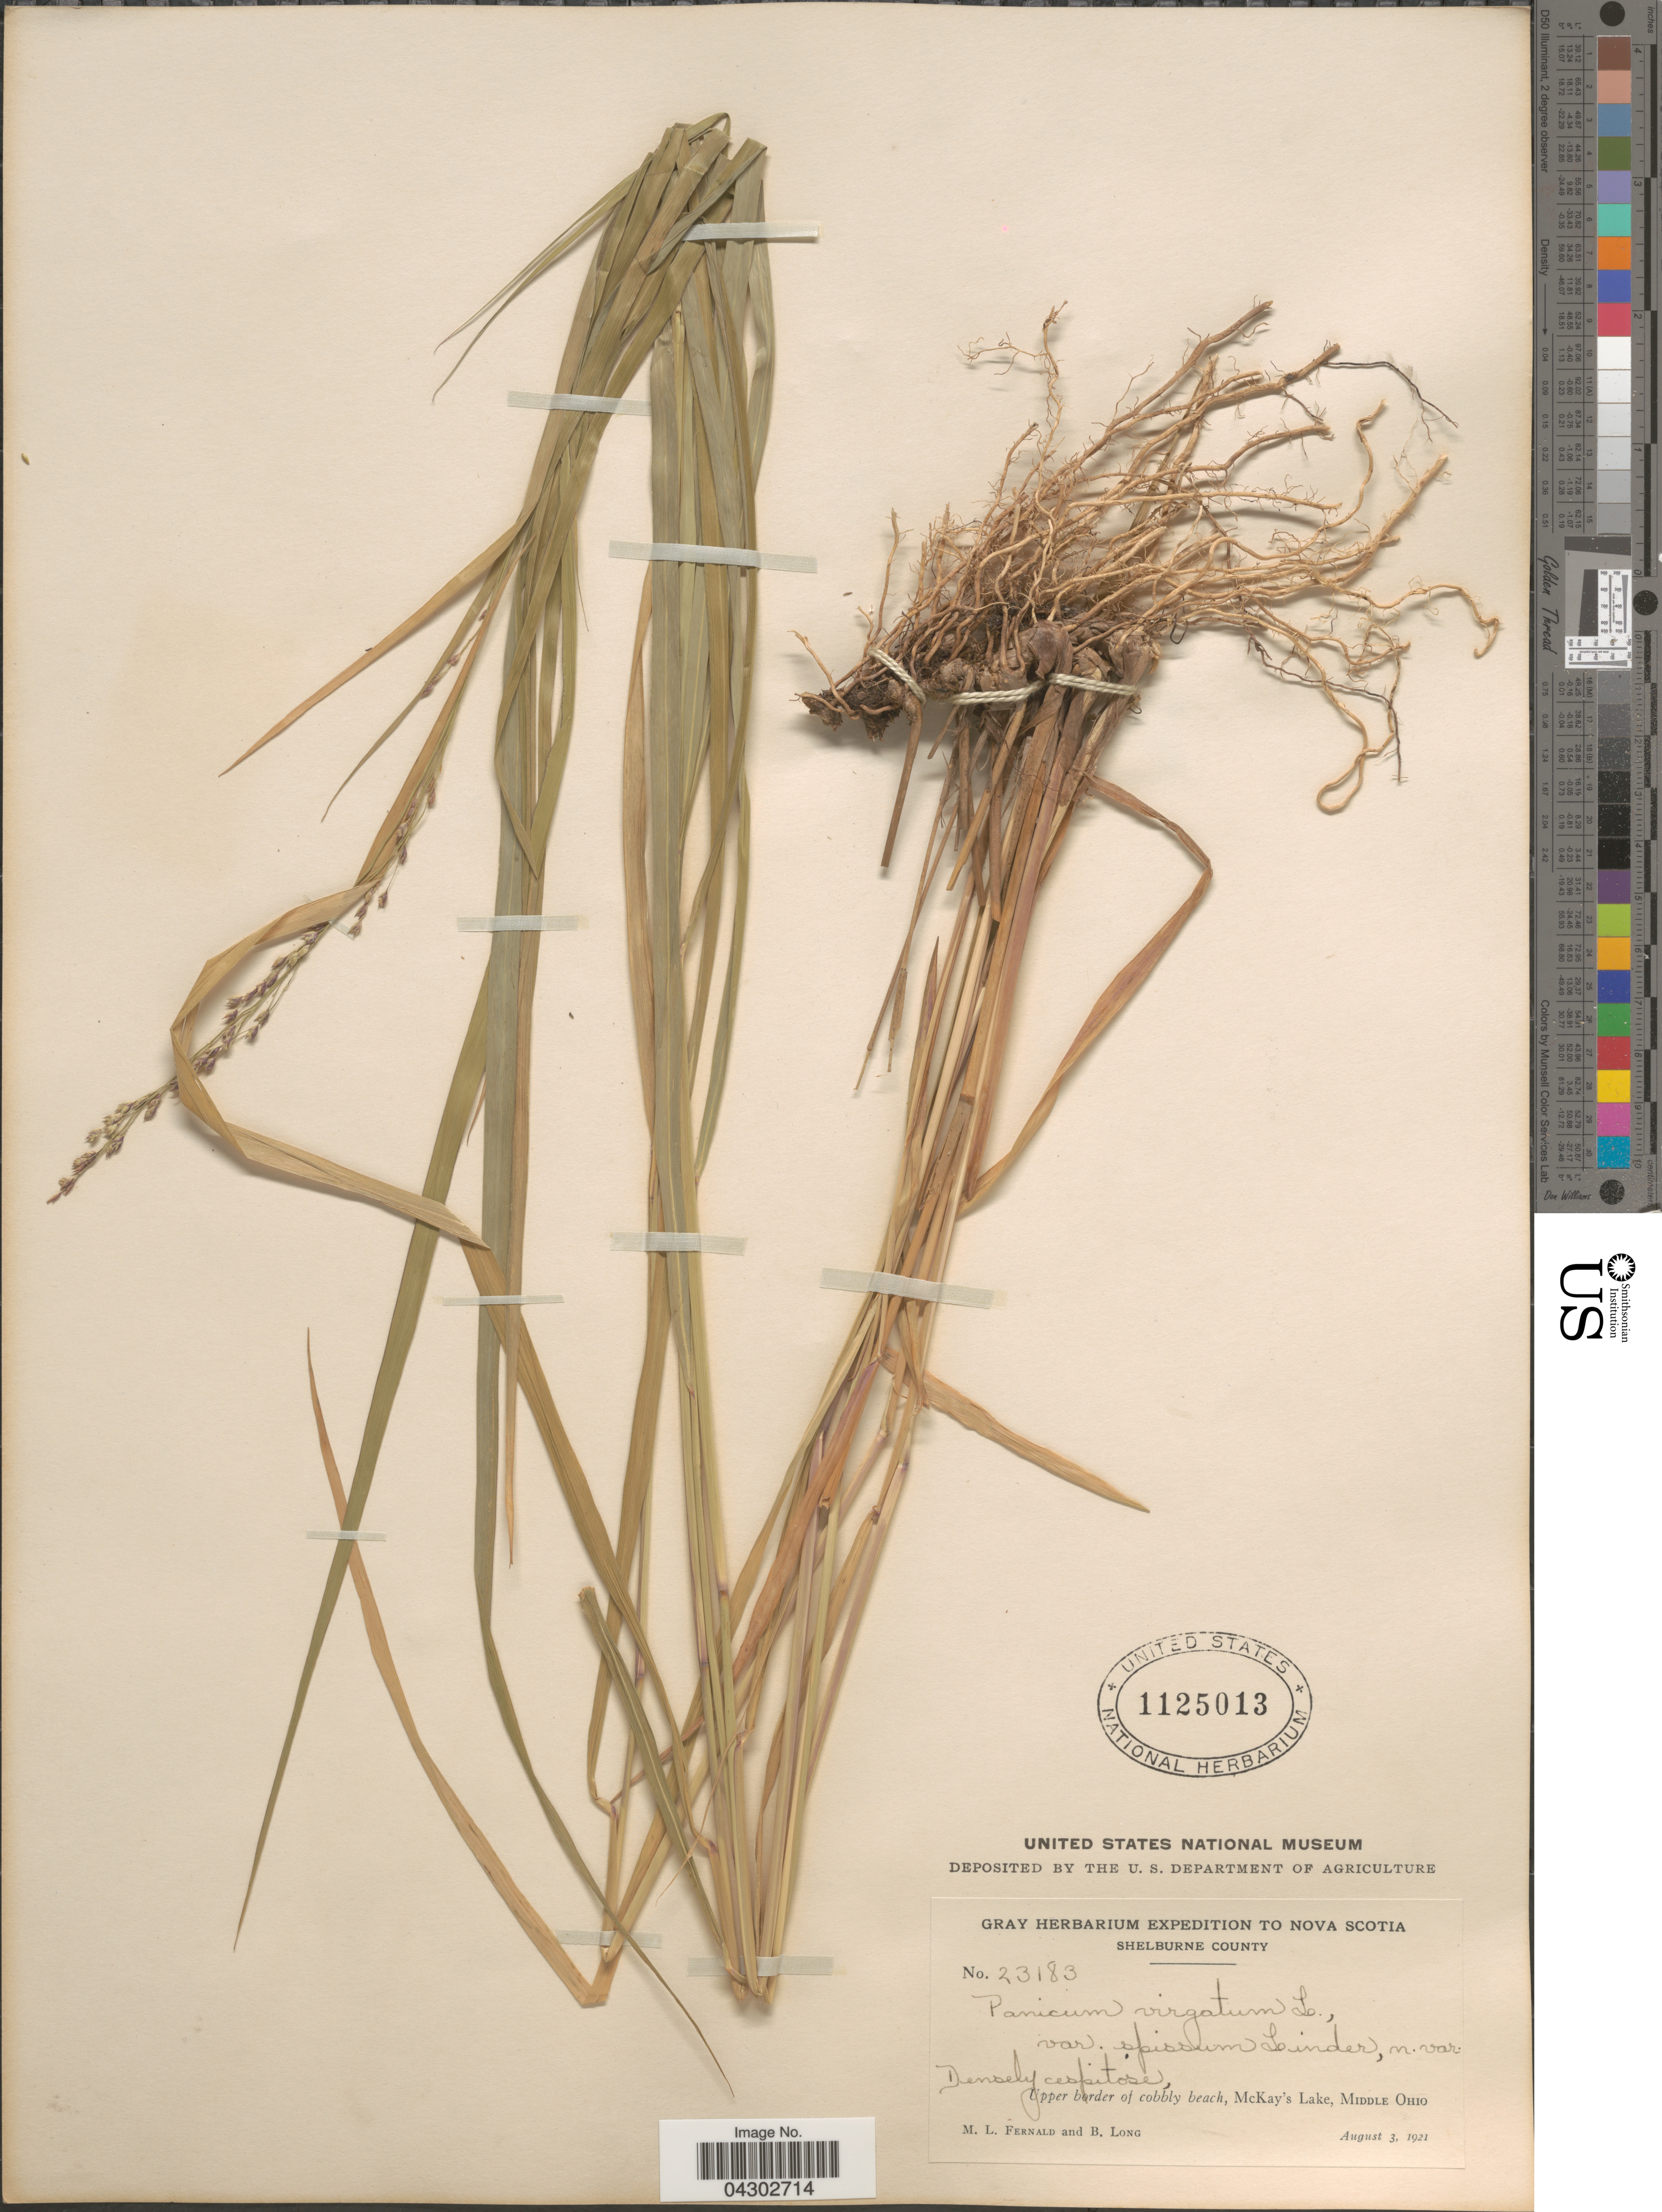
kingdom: Plantae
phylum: Tracheophyta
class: Liliopsida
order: Poales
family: Poaceae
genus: Panicum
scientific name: Panicum virgatum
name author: L.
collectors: M. L. Fernald & B. Long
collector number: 23183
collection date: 1921-08-03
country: Canada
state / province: Nova Scotia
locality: Gray Herbarium Expedition to Nova Scotia. Shelburne County. Upper border of cobbly beach, McKay's Lake, Middle Ohio.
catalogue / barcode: US 1125013